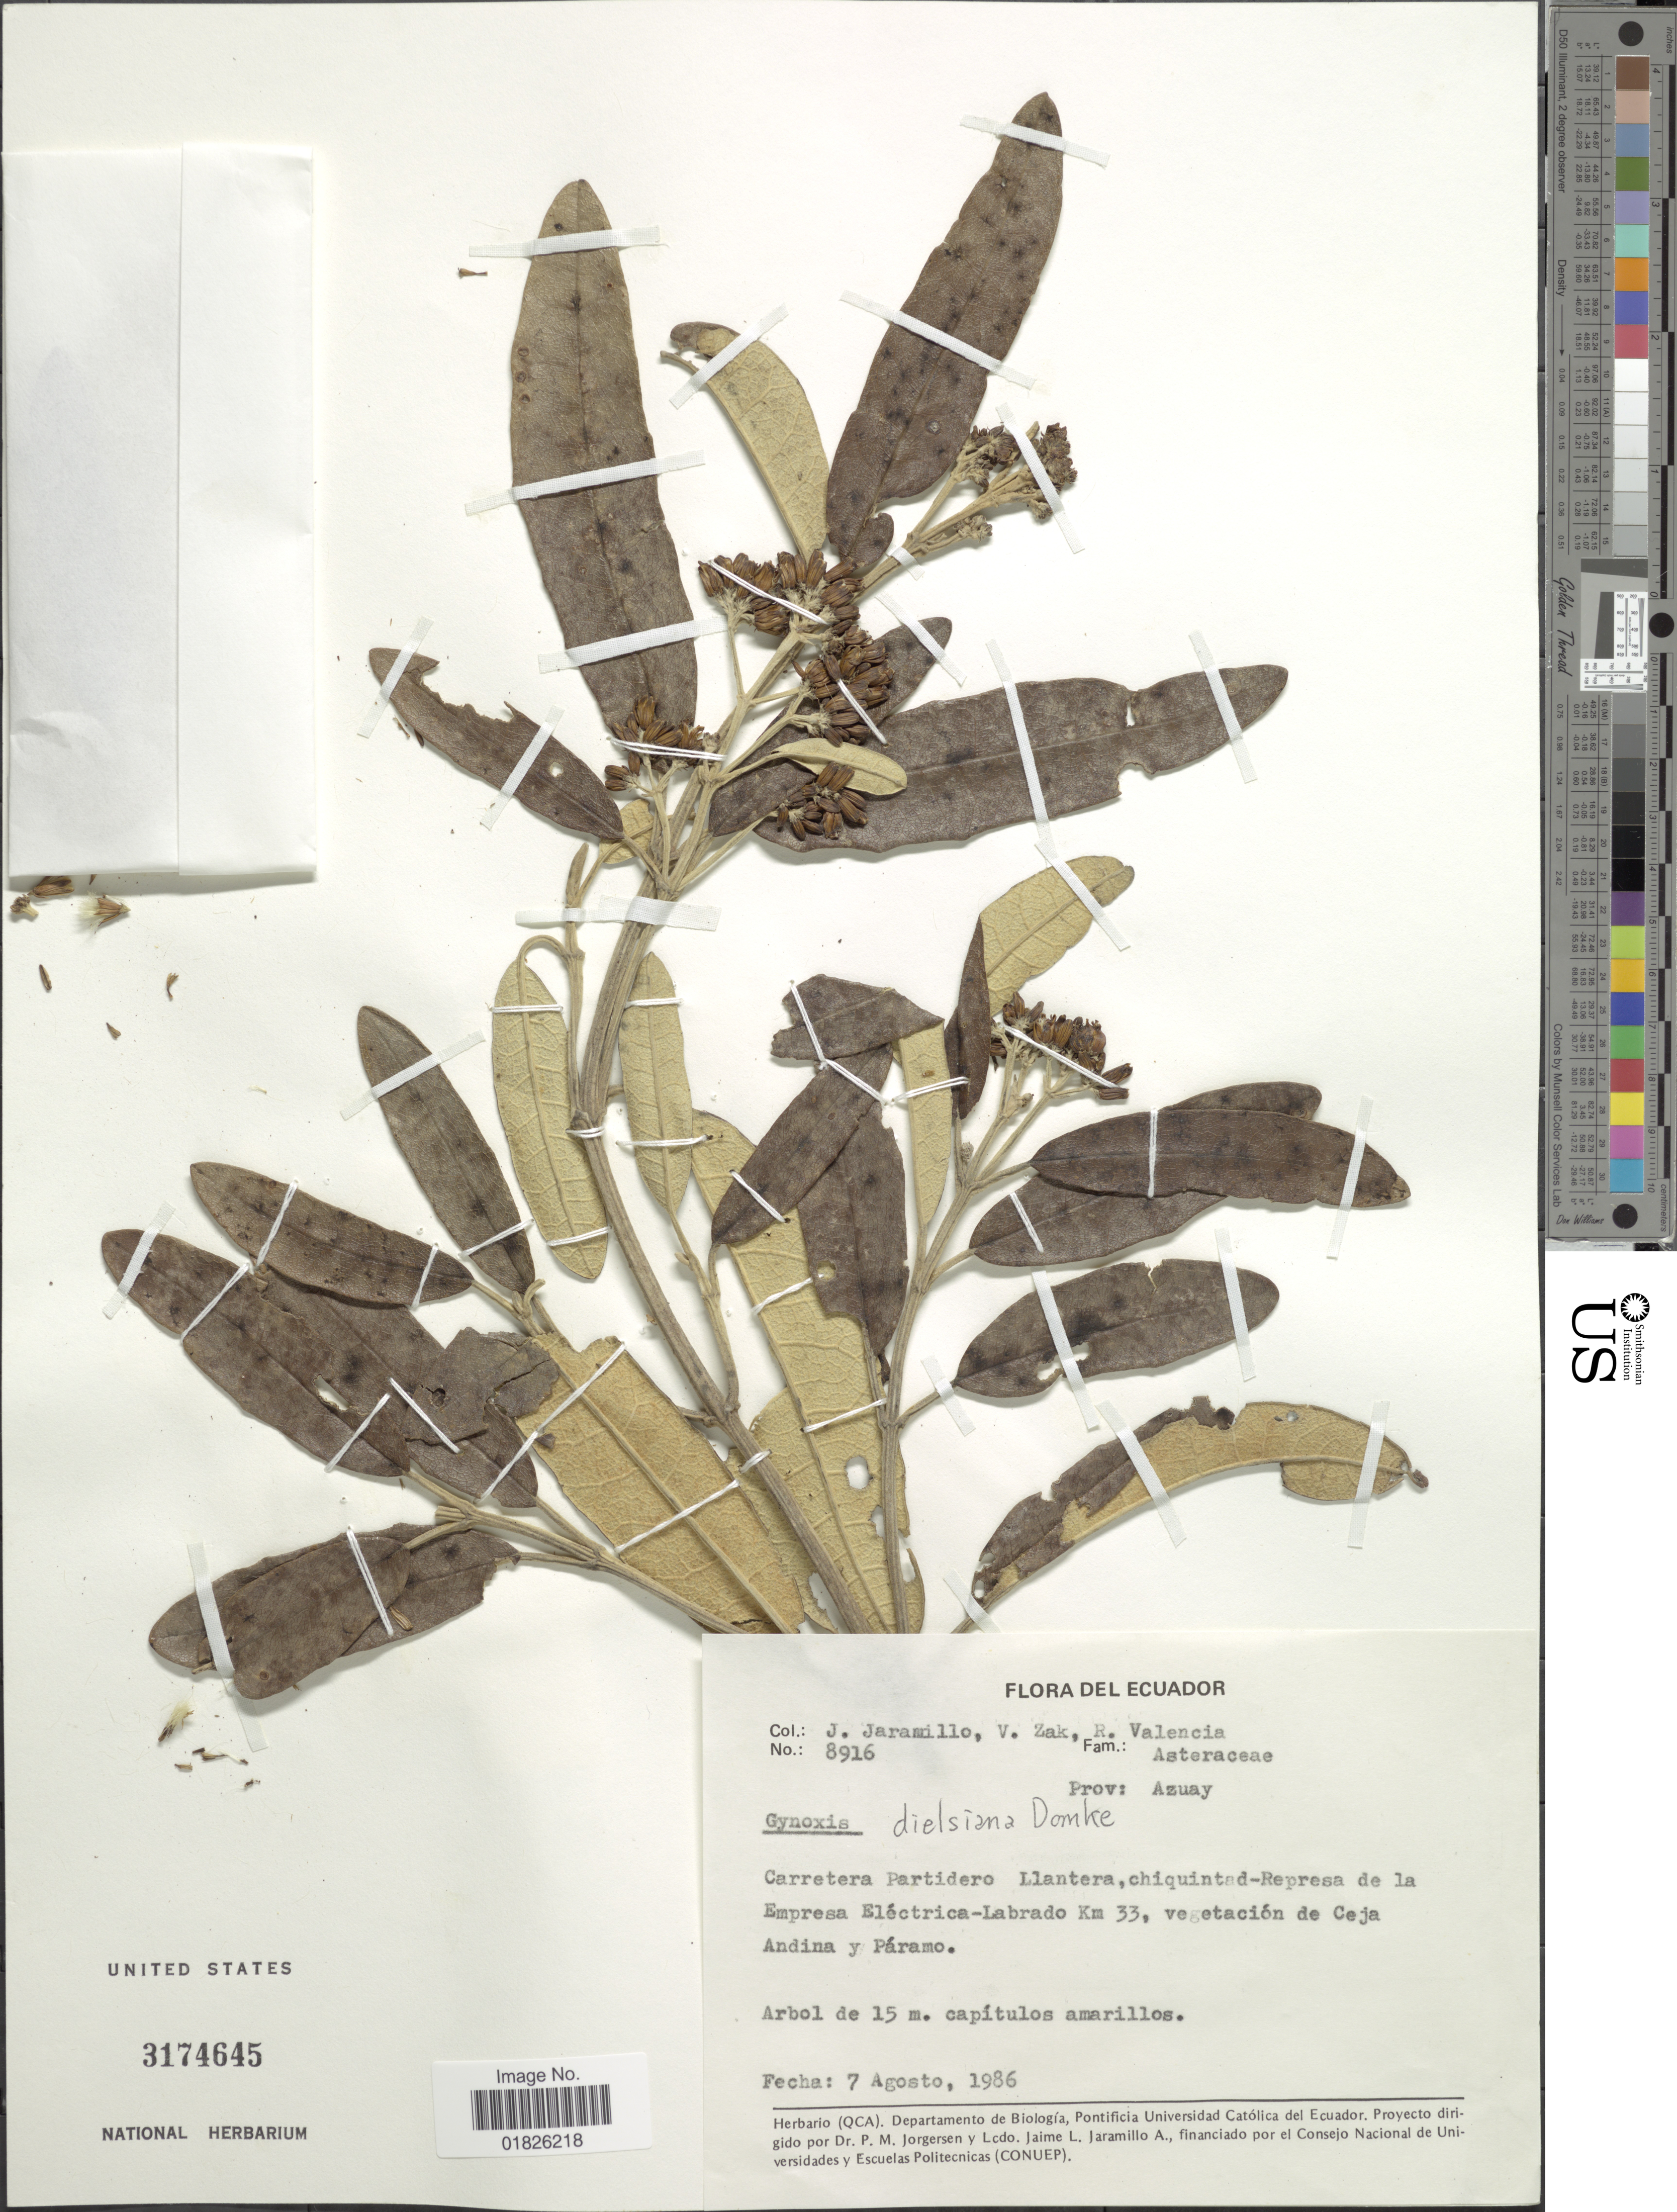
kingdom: Plantae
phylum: Tracheophyta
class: Magnoliopsida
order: Asterales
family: Asteraceae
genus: Gynoxys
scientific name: Gynoxys dielsiana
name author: Domke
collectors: J. Jaramillo, V. Zak & R. Valencia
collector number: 8916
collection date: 1986-08-07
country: Ecuador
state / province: Azuay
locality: Carretera Partidero Llantera, chiquintad-Represa de La Empresa Electrica-Labrado Km 33.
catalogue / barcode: US 3174645